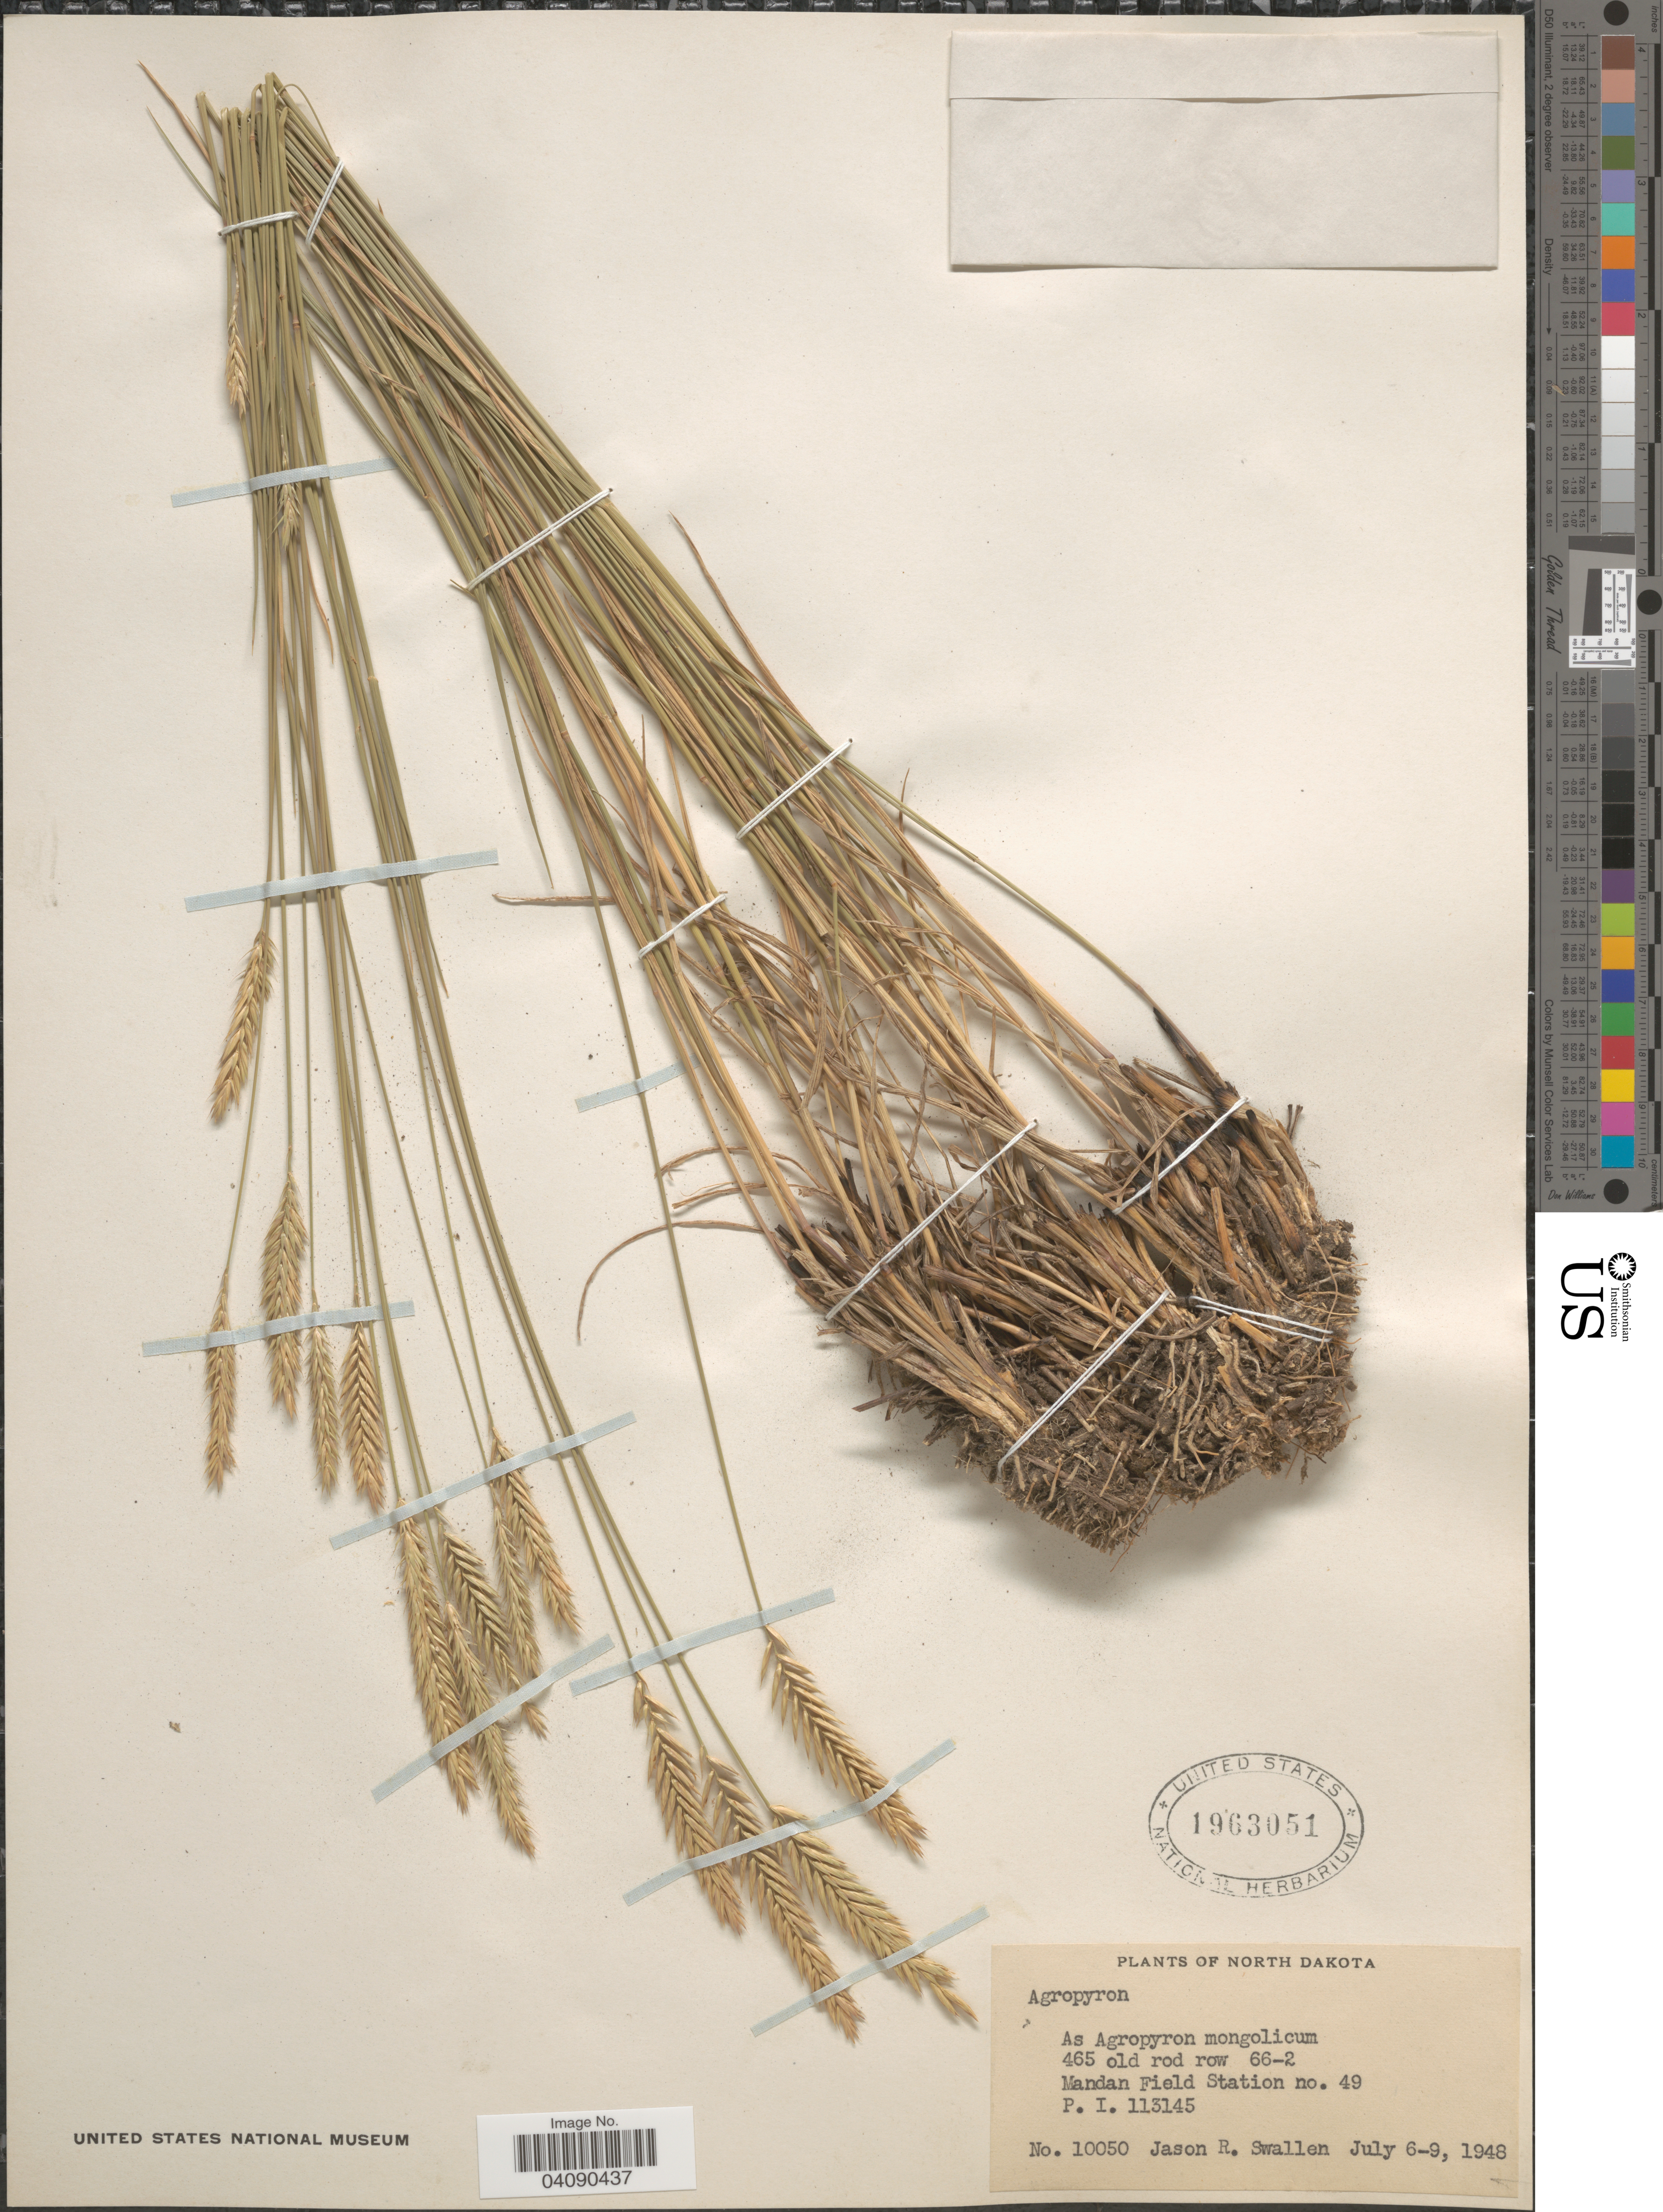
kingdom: Plantae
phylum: Tracheophyta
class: Liliopsida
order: Poales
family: Poaceae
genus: Agropyron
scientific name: Agropyron mongolicum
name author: Keng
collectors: J. R. Swallen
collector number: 10050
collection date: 1948-07-06/1948-07-09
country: United States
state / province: North Dakota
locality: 465 old rod row 66-2. Mandan Field Station no. 49.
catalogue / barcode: US 1963051